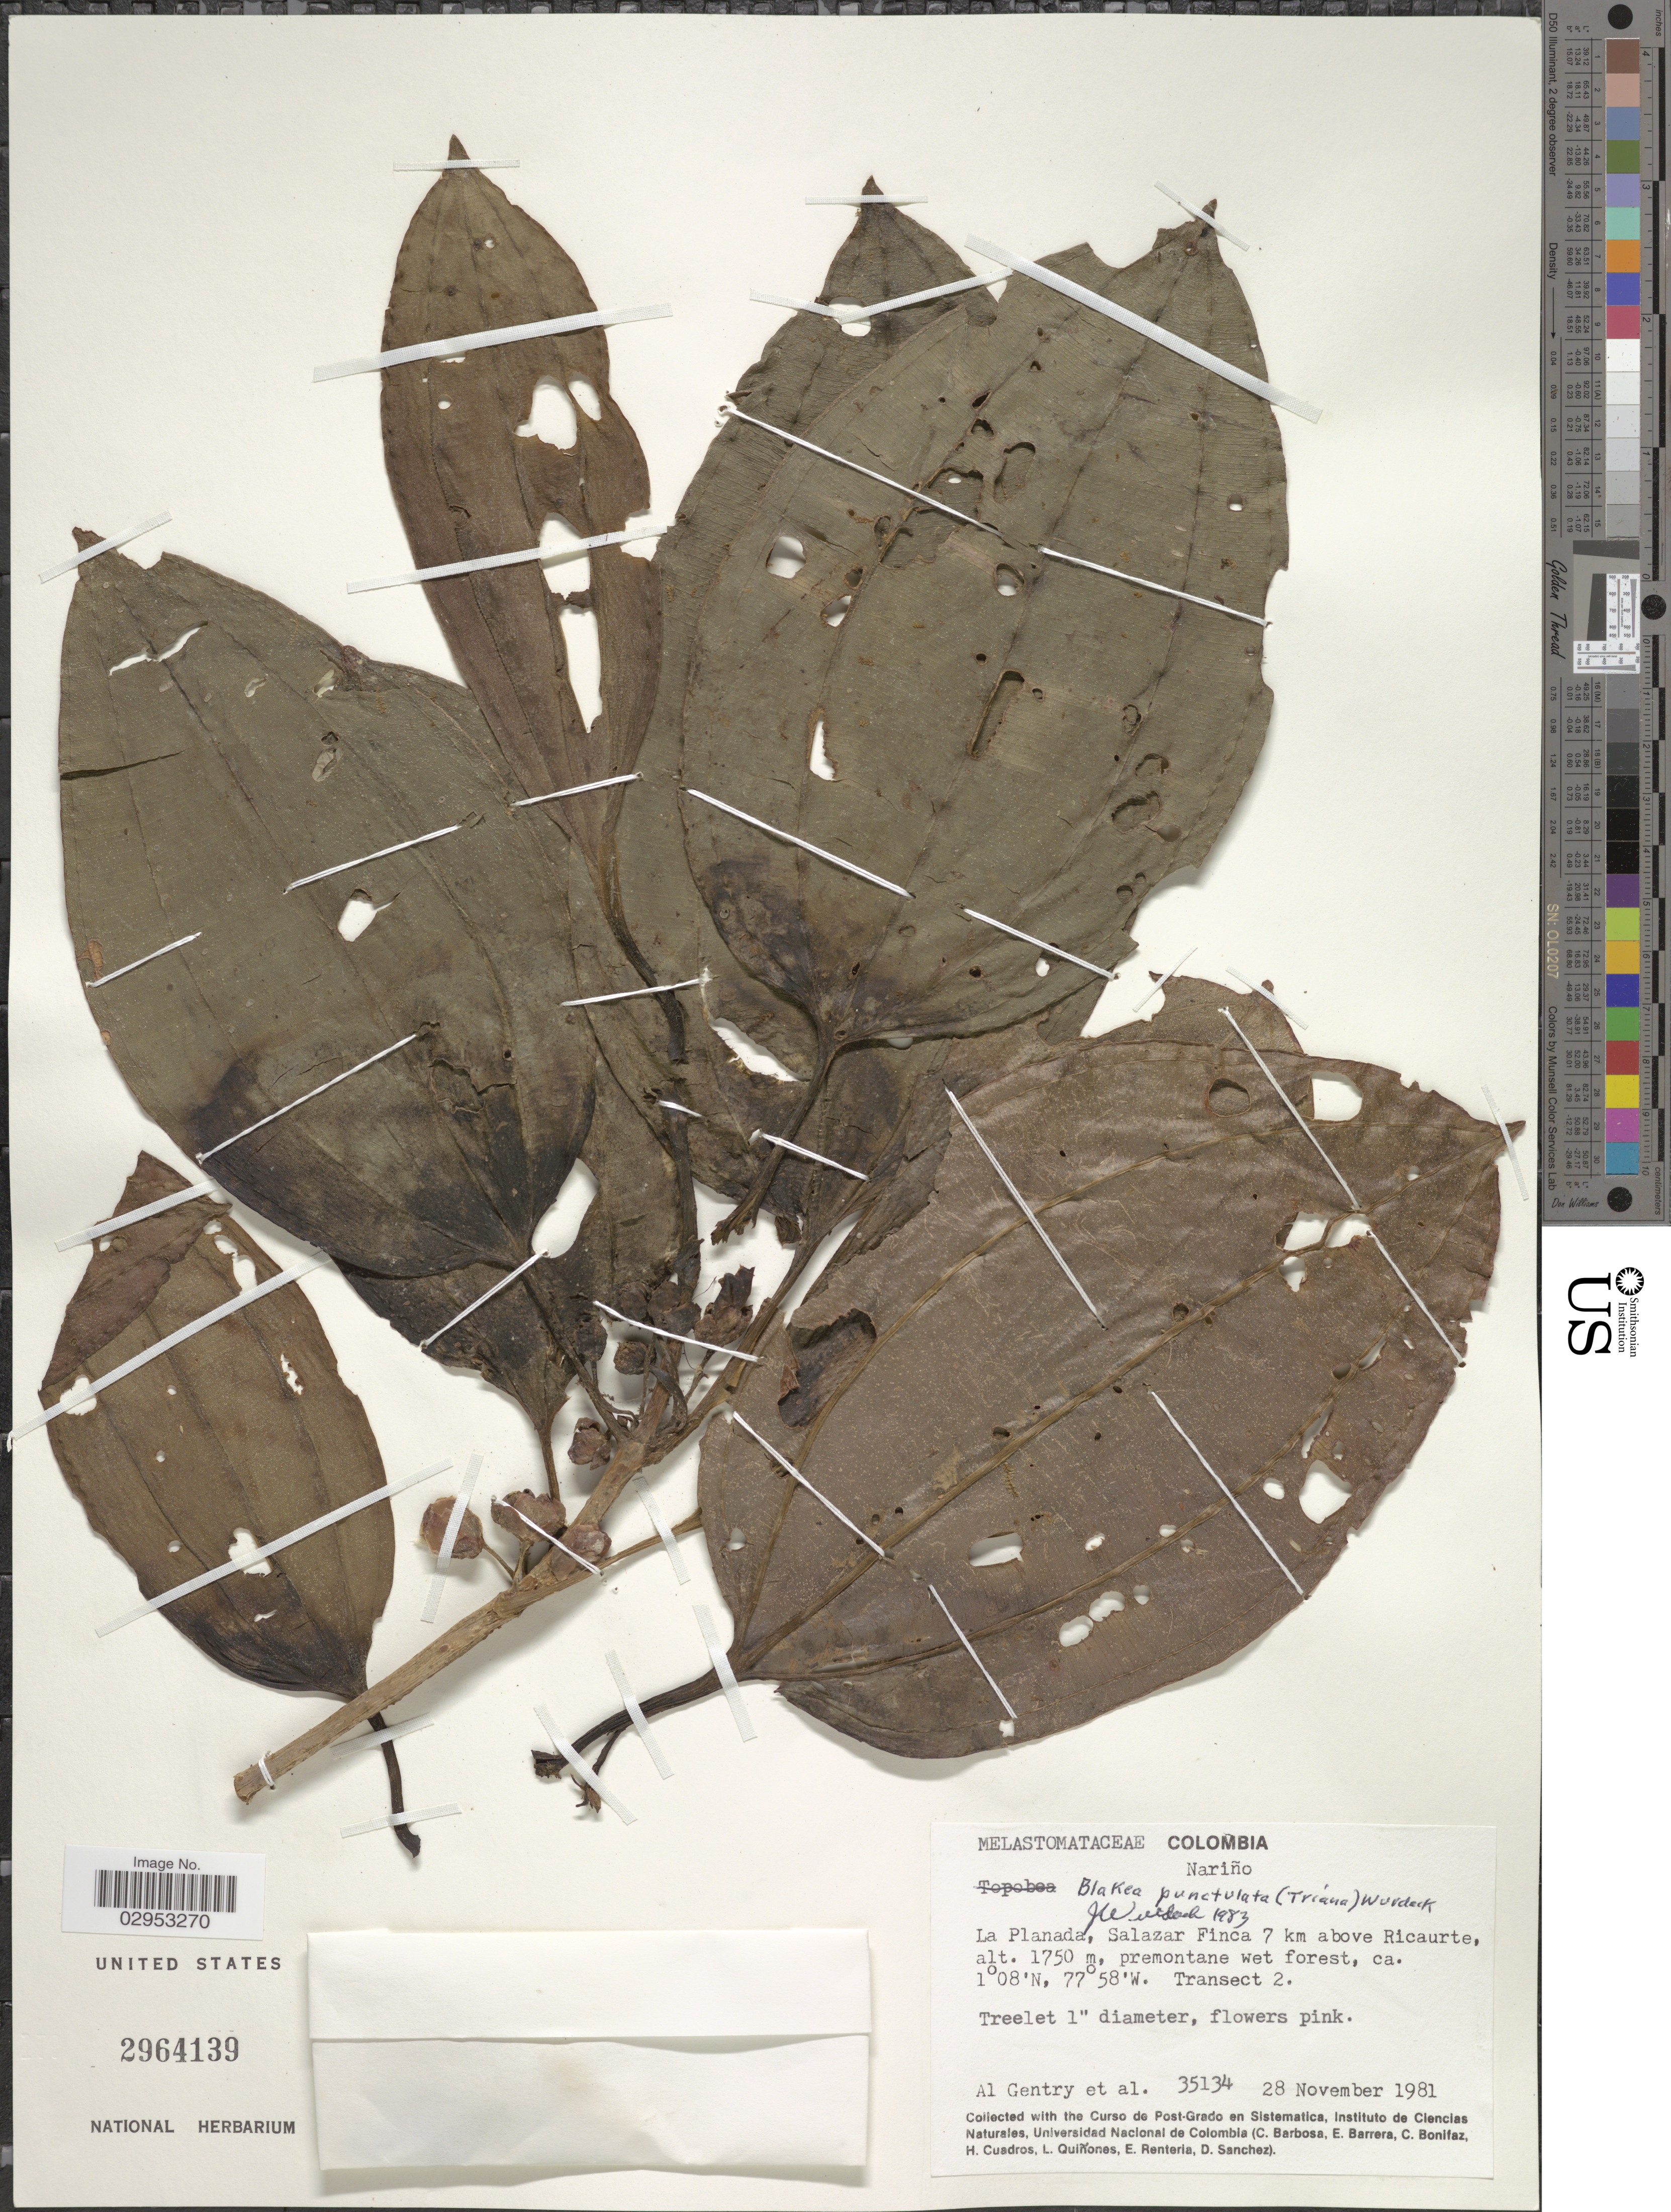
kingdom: Plantae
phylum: Tracheophyta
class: Magnoliopsida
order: Myrtales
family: Melastomataceae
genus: Blakea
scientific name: Blakea punctulata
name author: (Triana) Wurdack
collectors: A. H. Gentry & et al.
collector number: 35134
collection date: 1981-11-28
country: Colombia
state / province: Nariño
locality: La Planada, Salazar Finca 7 km above Ricaurte. Transect 2.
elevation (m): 1750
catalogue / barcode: US 2964139